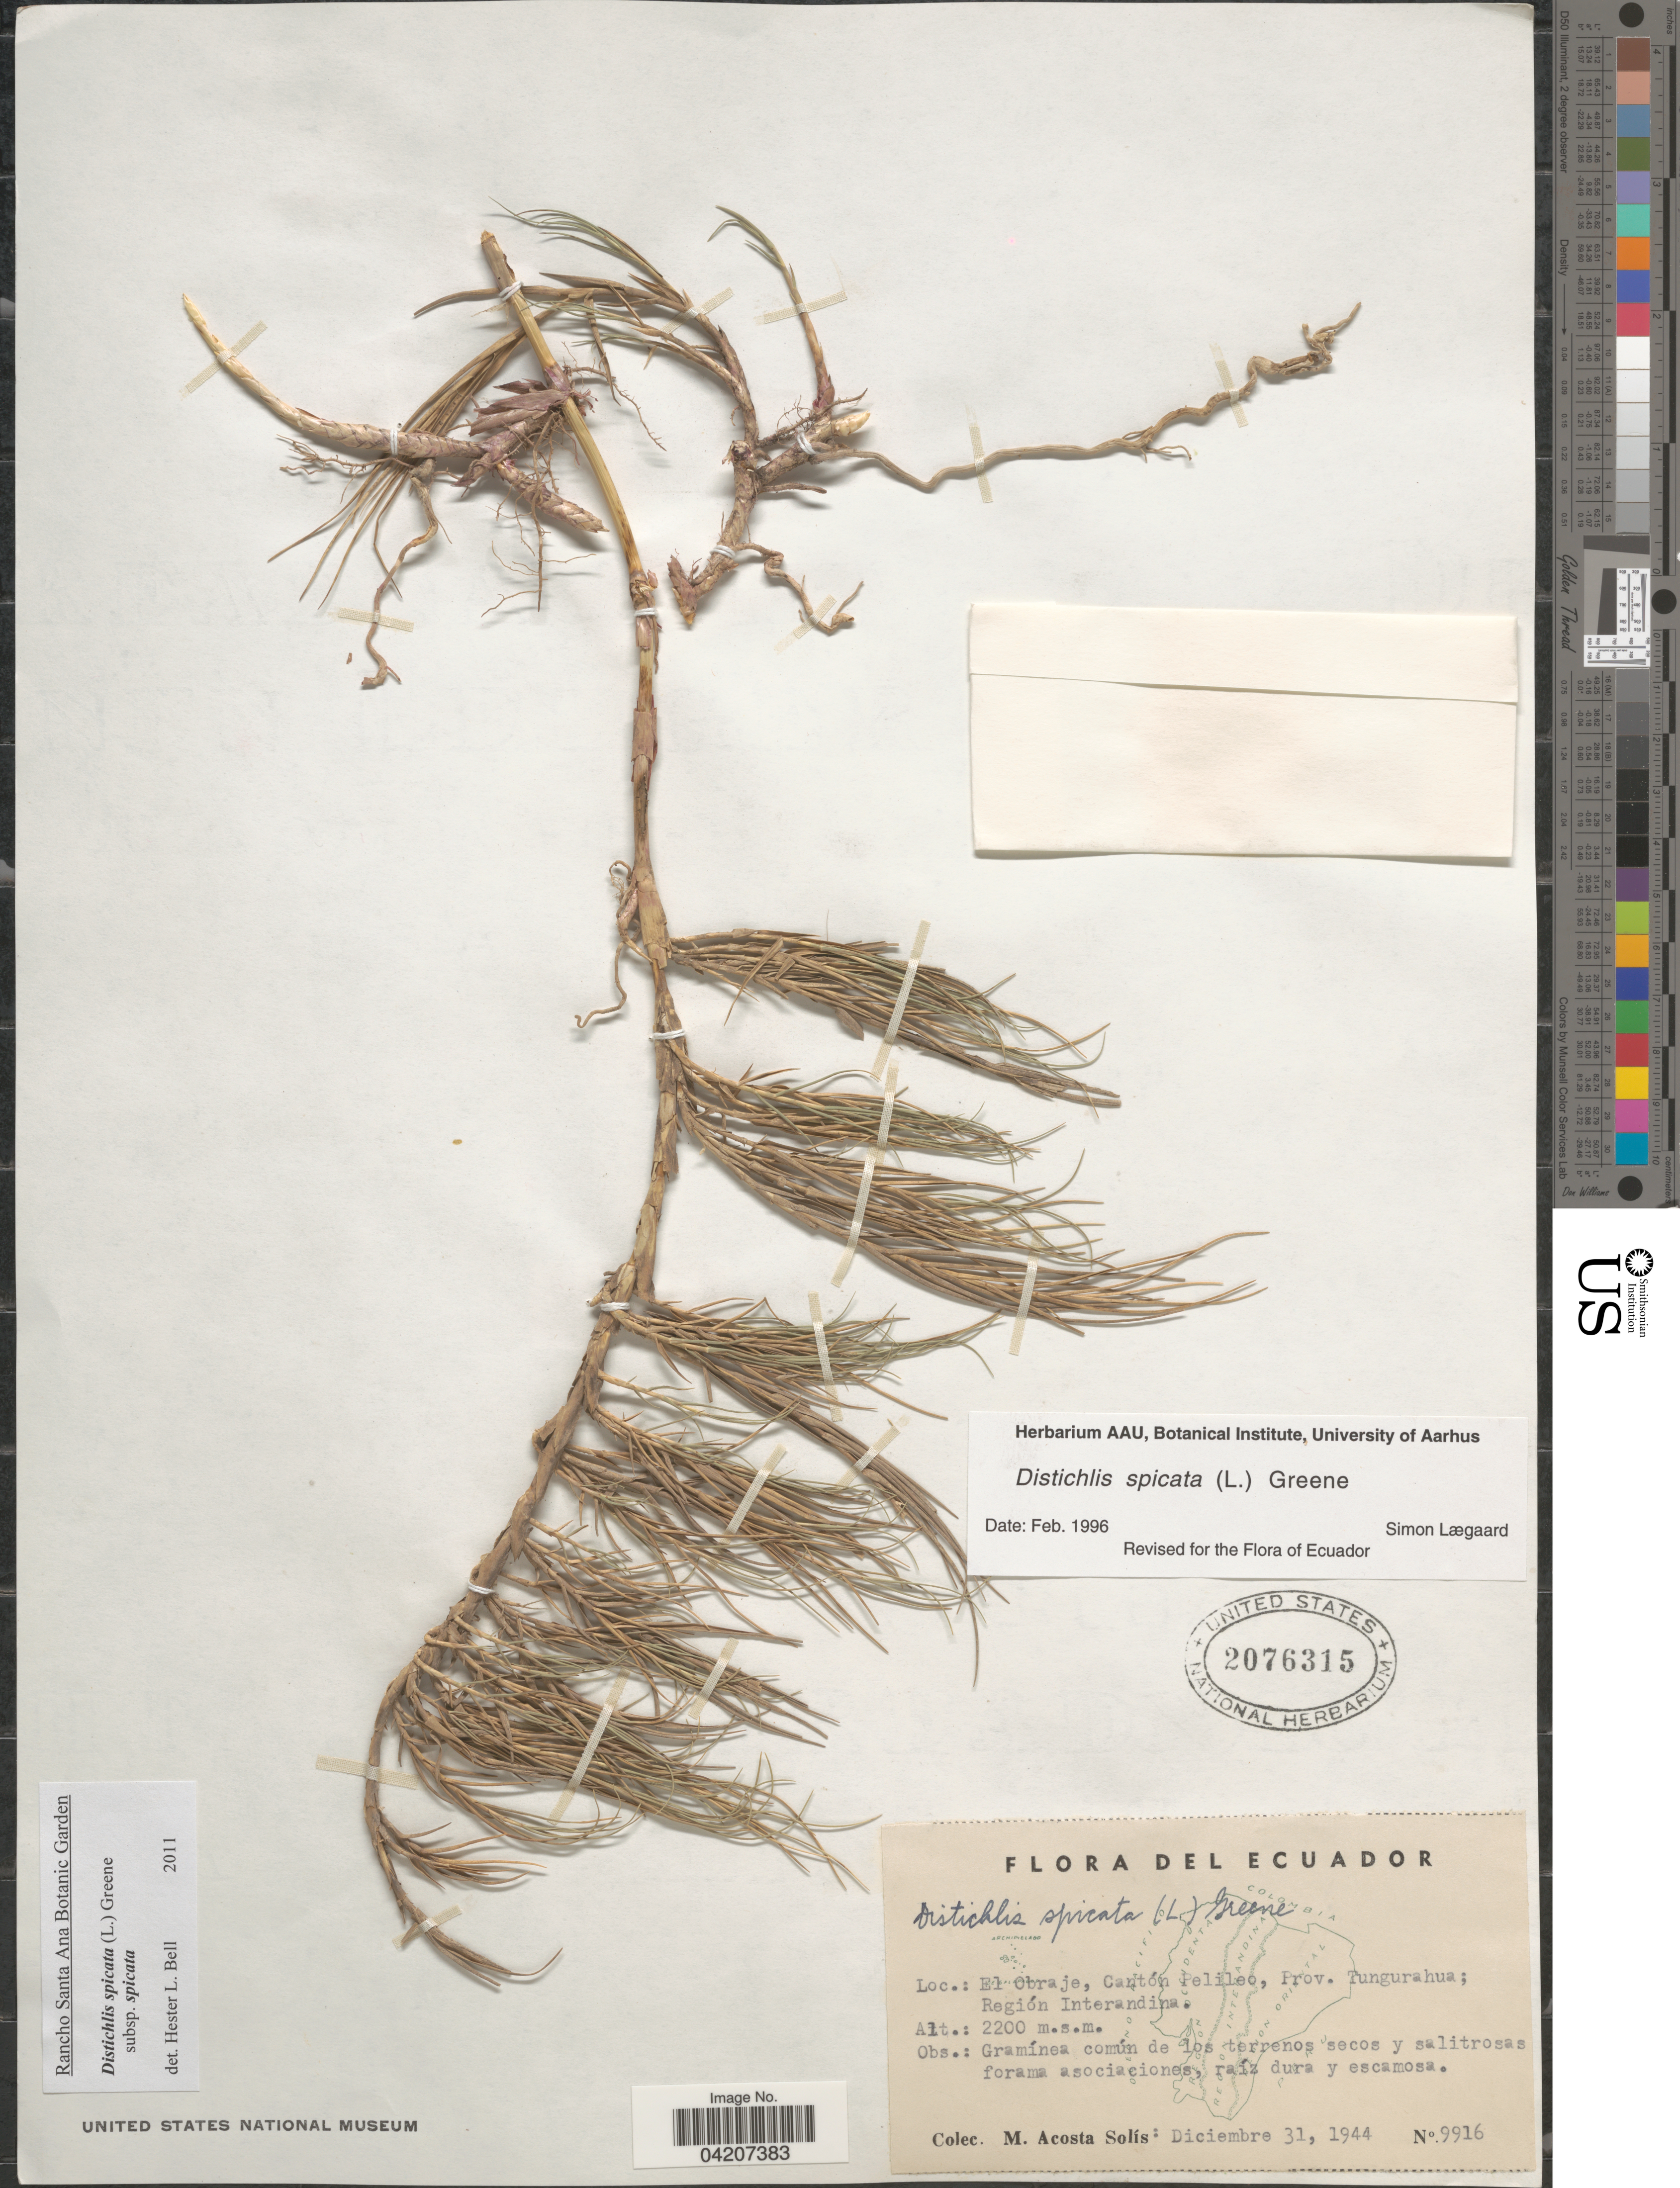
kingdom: Plantae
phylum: Tracheophyta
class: Liliopsida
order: Poales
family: Poaceae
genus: Distichlis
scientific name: Distichlis spicata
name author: (L.) Greene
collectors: M. Acosta Solis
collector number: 9916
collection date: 1944-12-13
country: Ecuador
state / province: Tungurahua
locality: El Obraje, Cantón Pelileo; Región Interandina.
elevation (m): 2200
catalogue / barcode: US 2076315